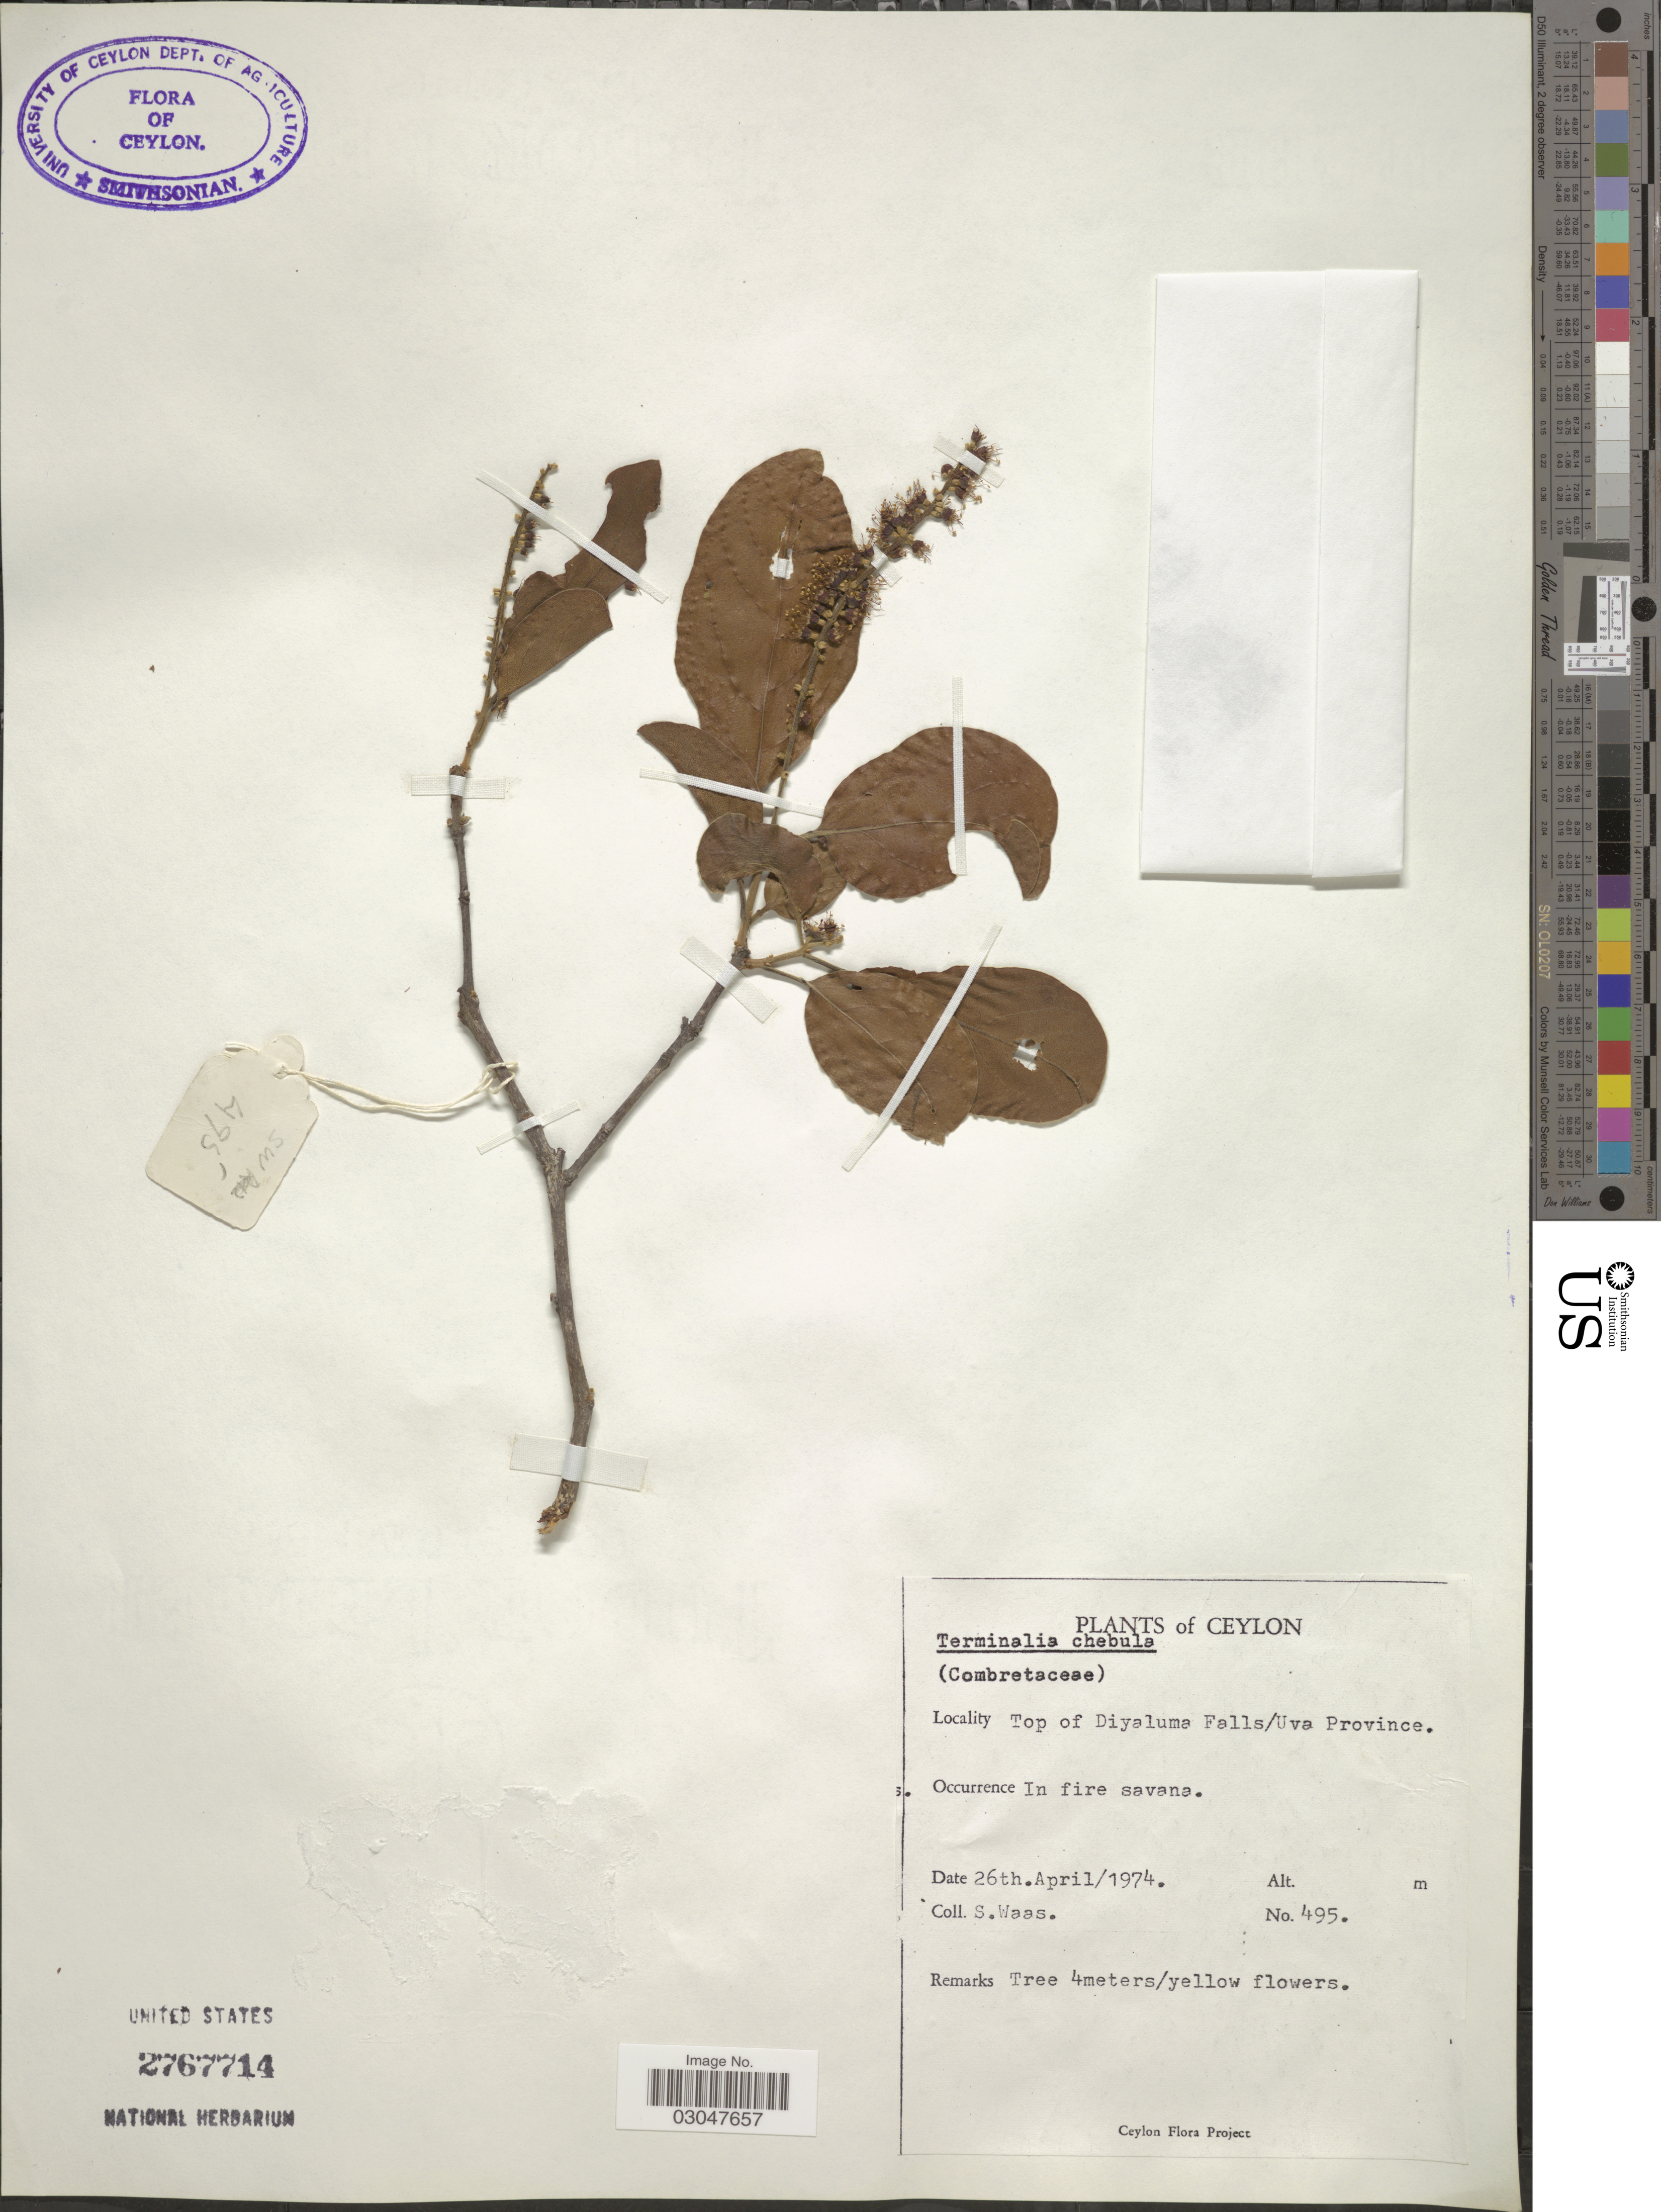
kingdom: Plantae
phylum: Tracheophyta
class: Magnoliopsida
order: Myrtales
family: Combretaceae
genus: Terminalia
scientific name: Terminalia chebula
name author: Retz.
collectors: S. Waas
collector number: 495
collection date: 1974-04-26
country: Sri Lanka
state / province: Uva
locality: Ceylon. Top of Diyaluma Falls.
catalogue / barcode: US 2767714